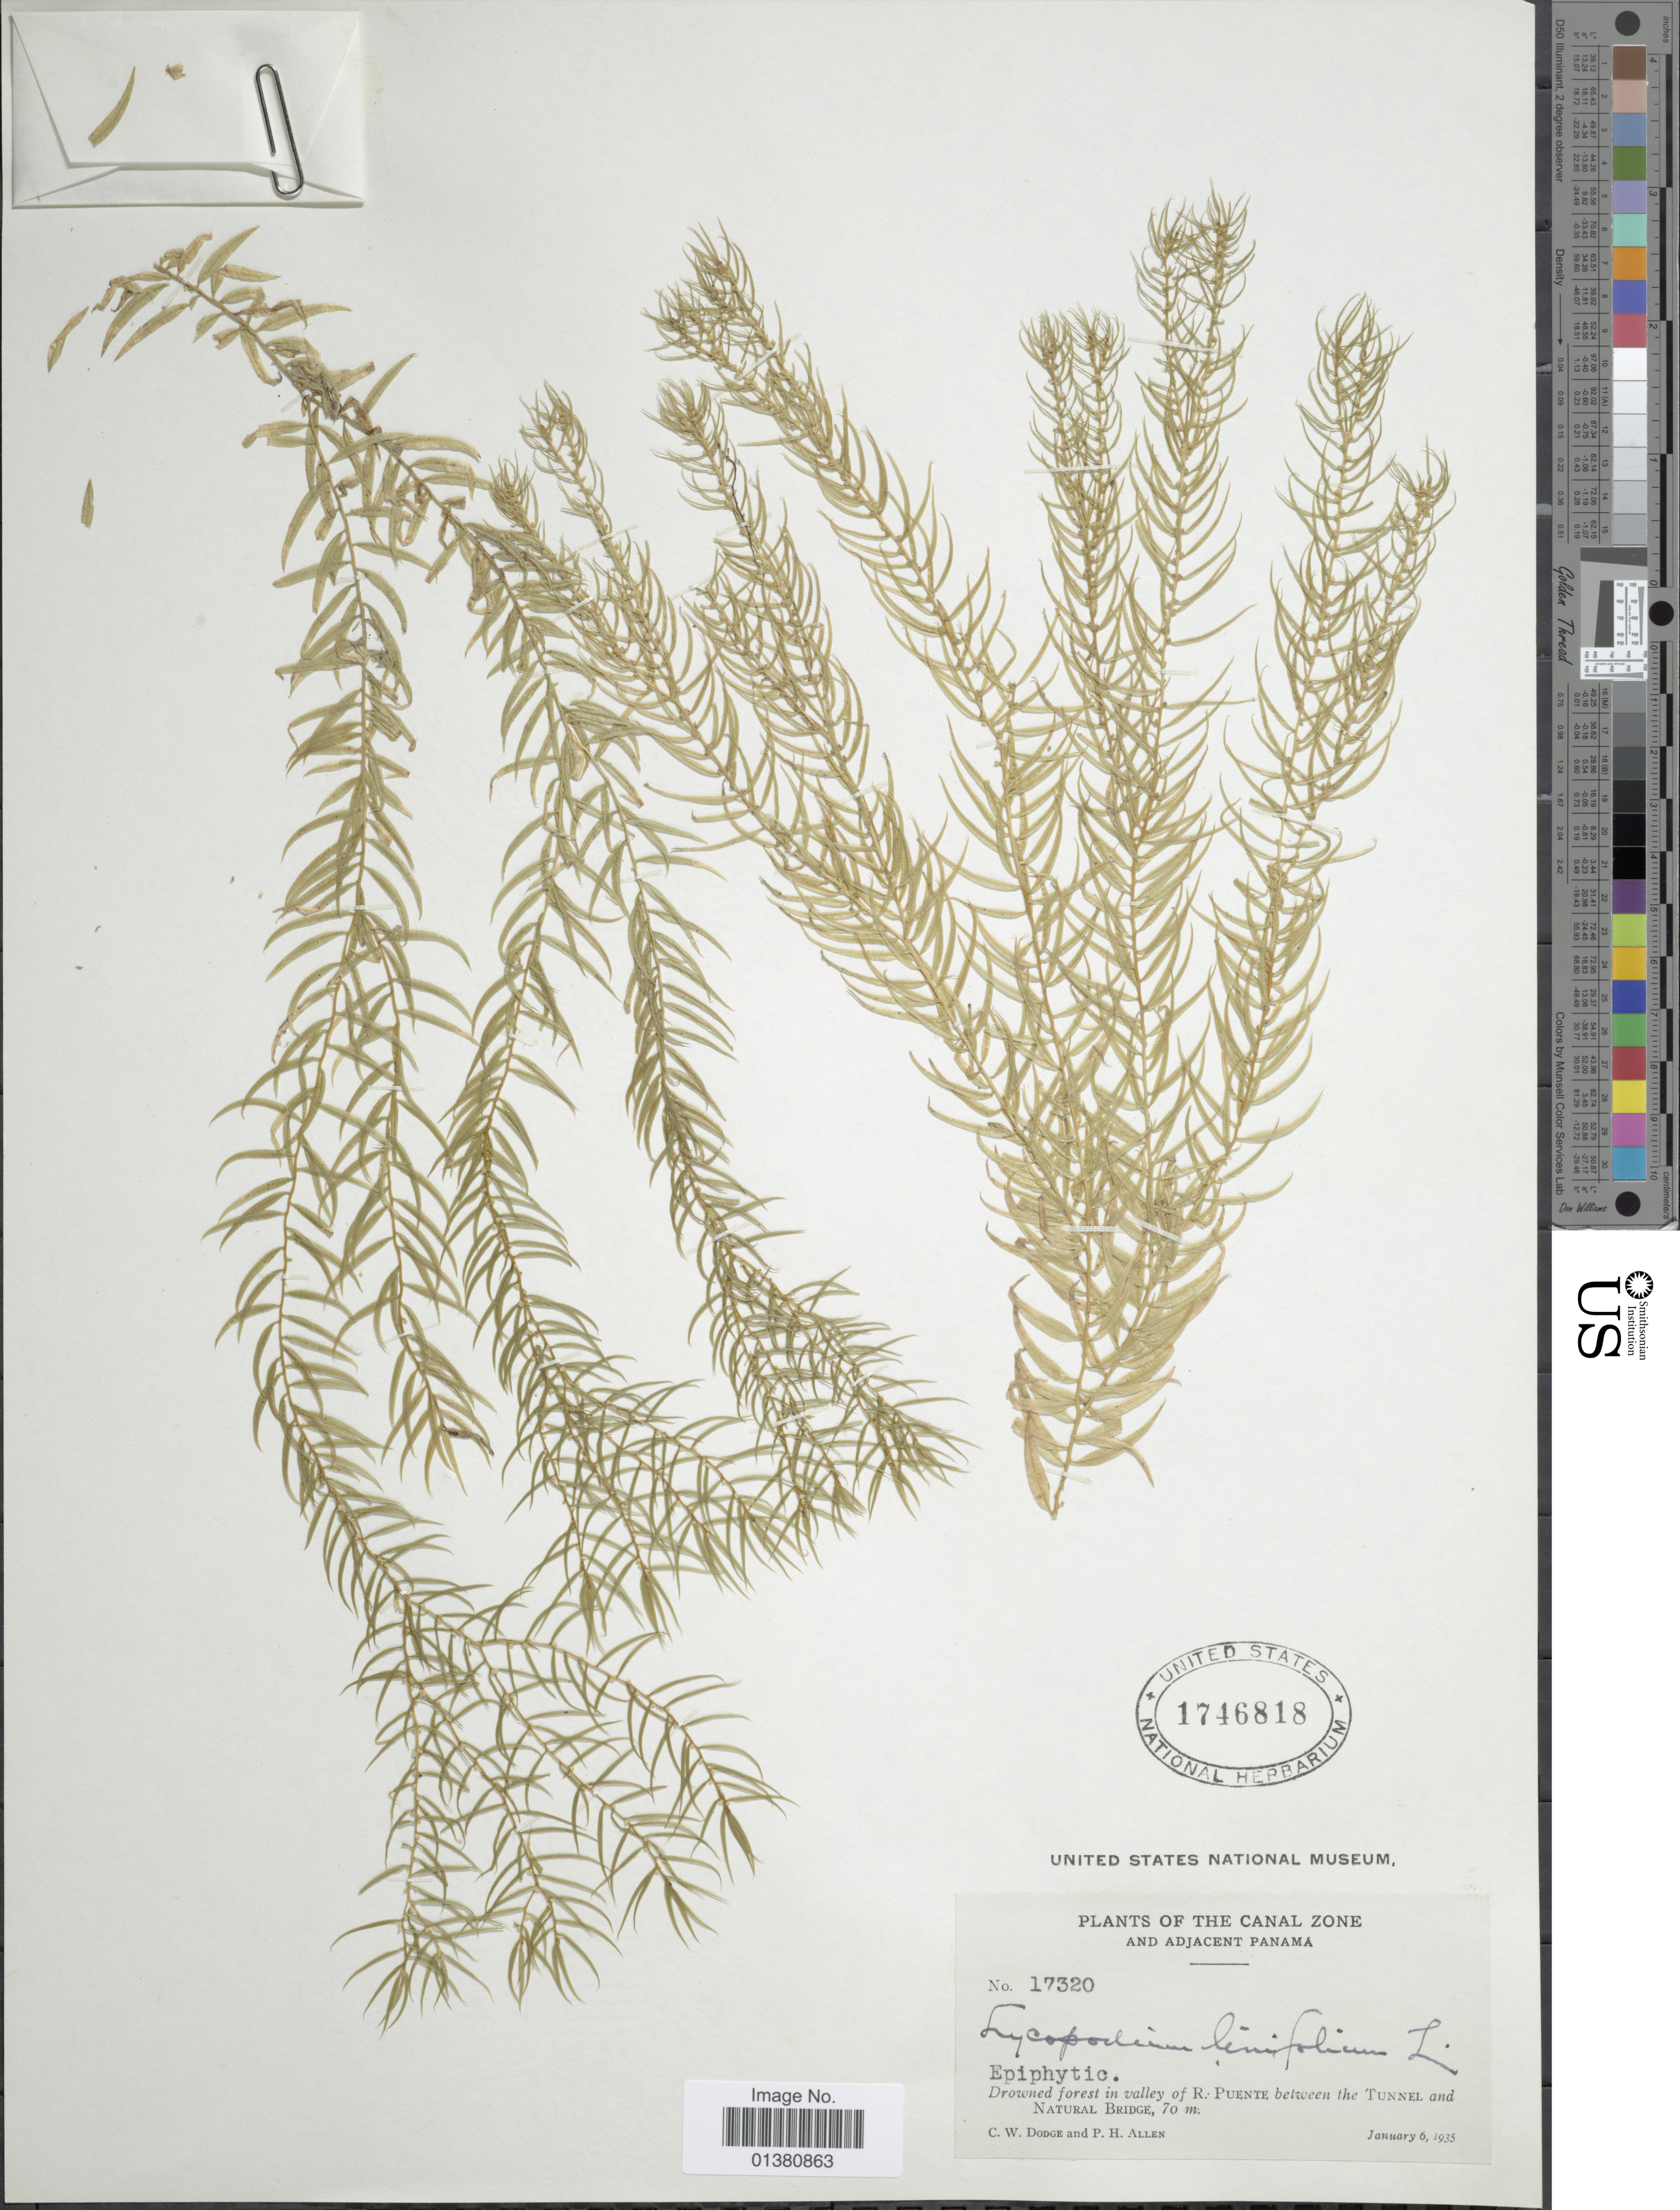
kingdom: Plantae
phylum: Tracheophyta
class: Lycopodiopsida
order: Lycopodiales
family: Lycopodiaceae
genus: Phlegmariurus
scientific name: Phlegmariurus linifolius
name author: (L.) B. Øllg.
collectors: C. Dodge & P. H. Allen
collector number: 17320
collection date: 1935-01-06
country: Panama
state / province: Colón / Panamá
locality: The Canal Zone and Adjacent Panama, Drownded forest in valley of R. Puente, between the Tunnel and natural Bridge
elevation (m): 70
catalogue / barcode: US 1746818